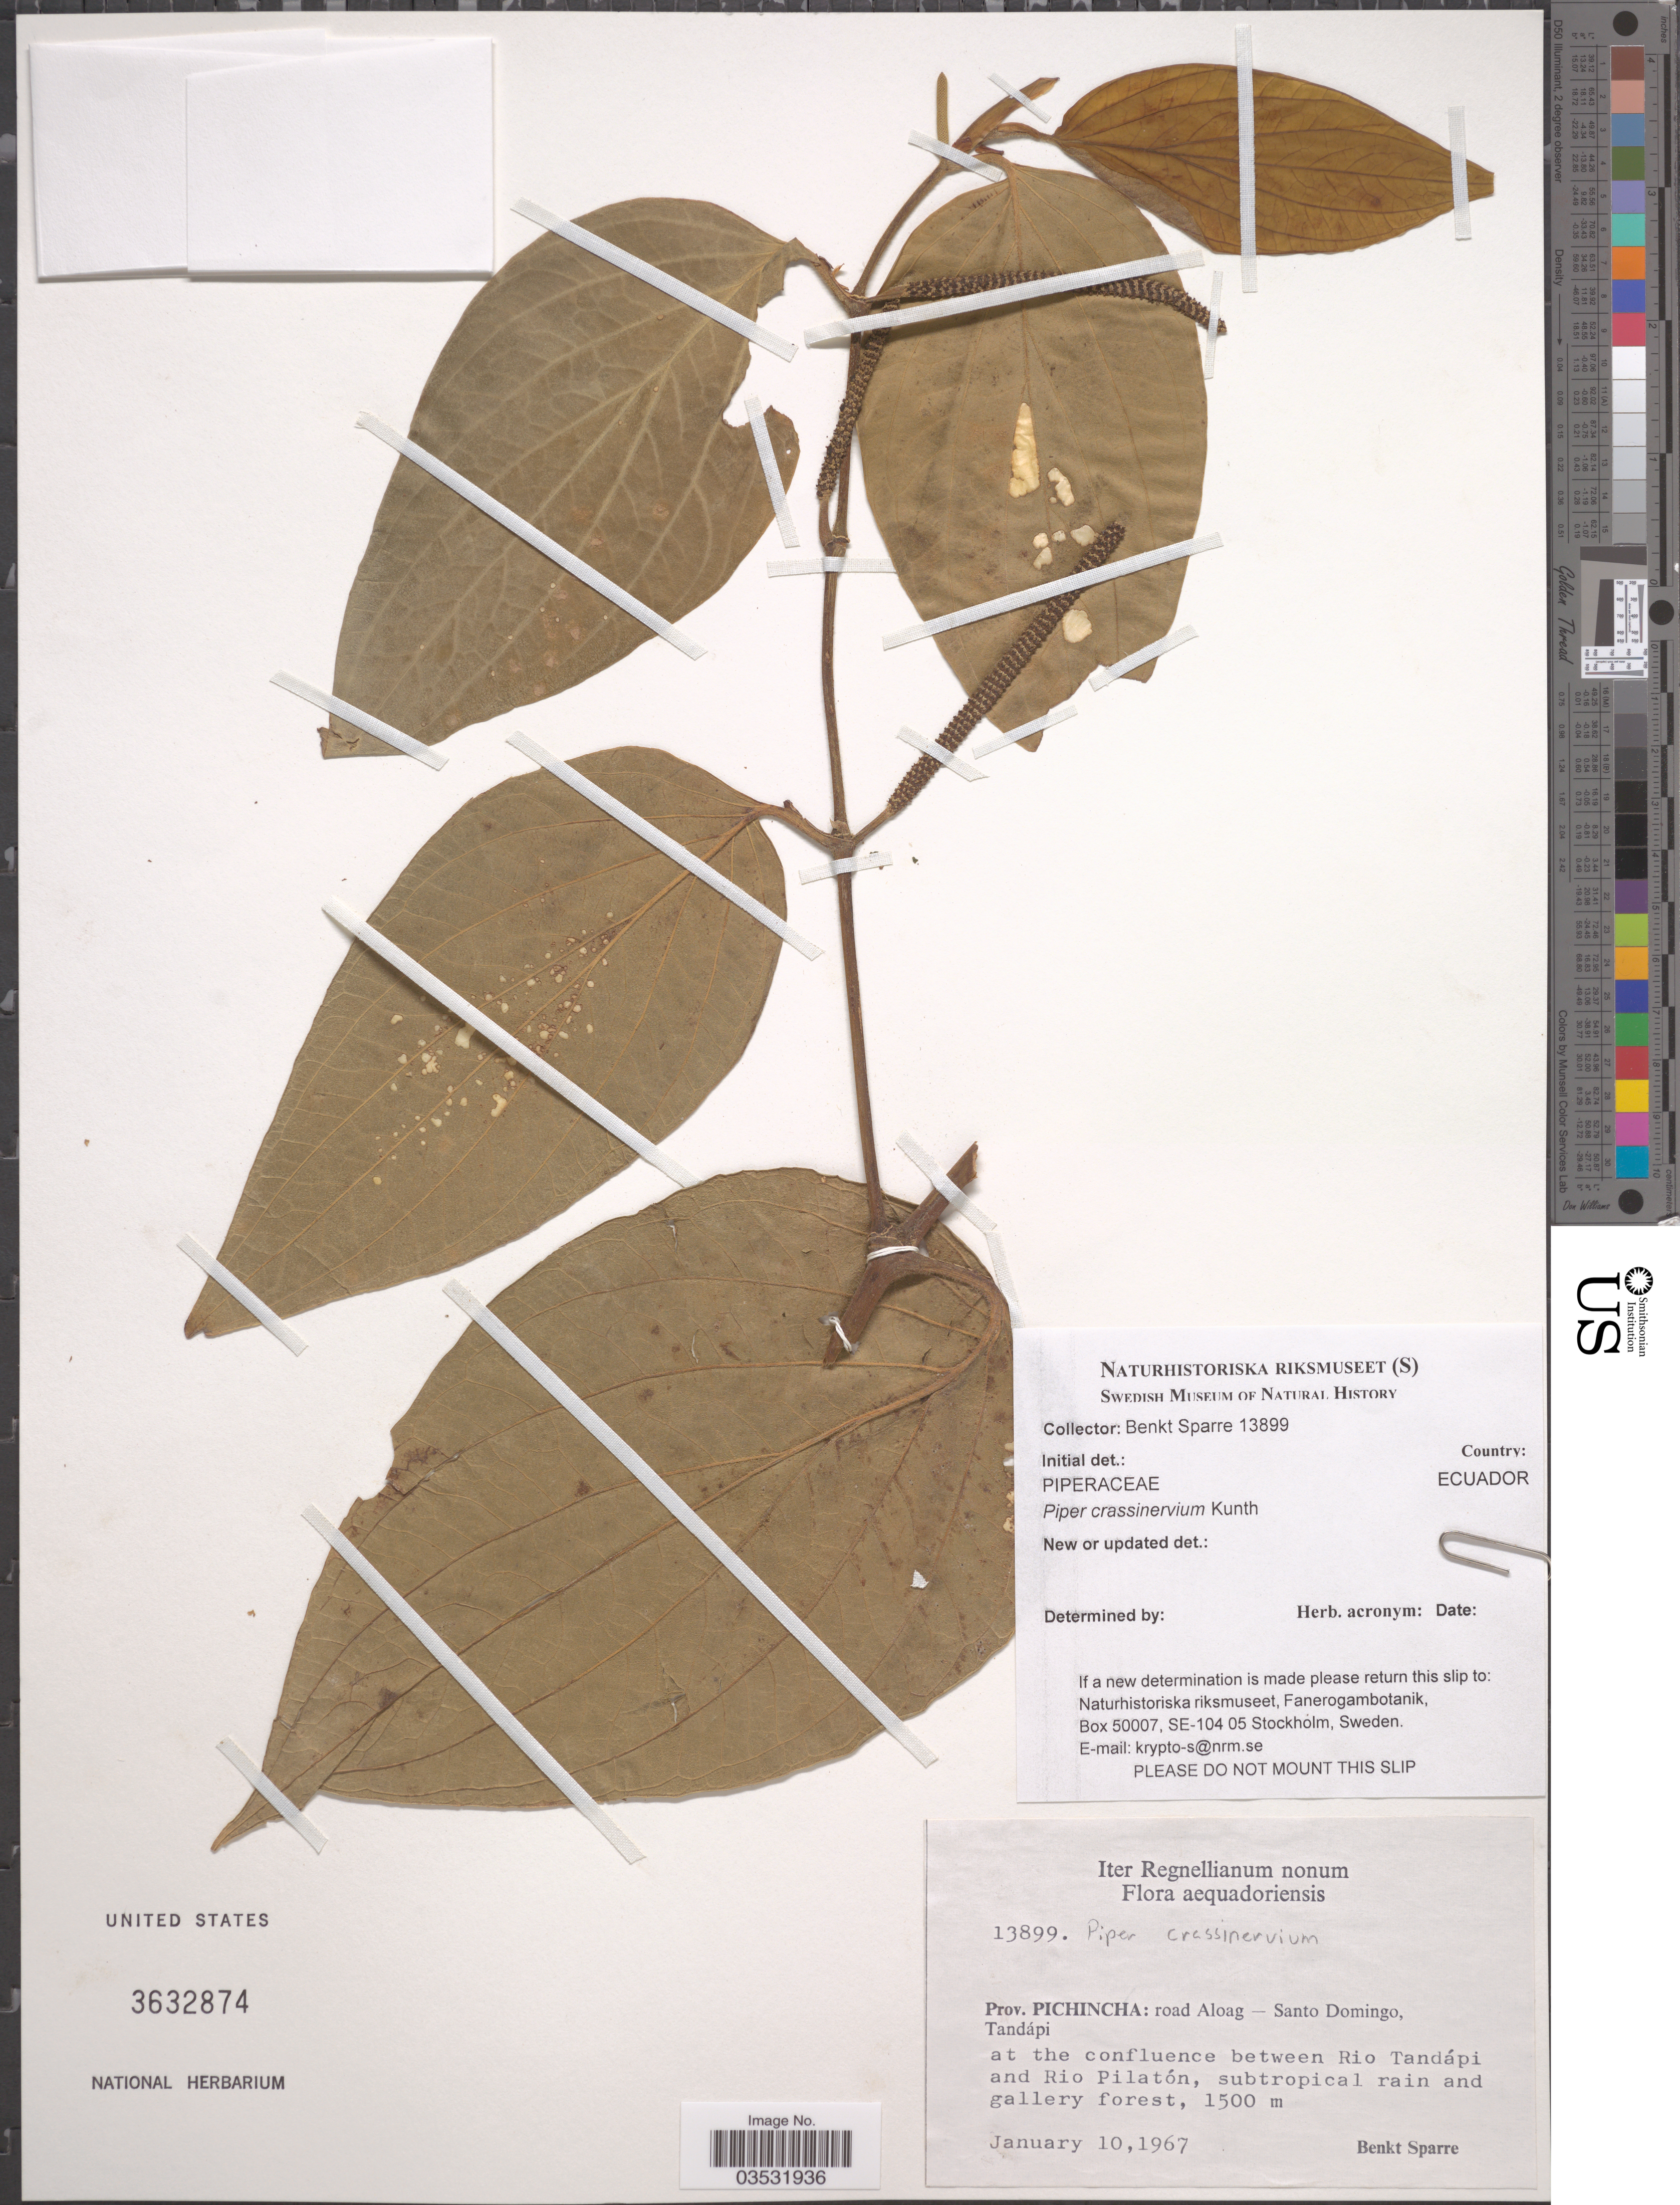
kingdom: Plantae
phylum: Tracheophyta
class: Magnoliopsida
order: Piperales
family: Piperaceae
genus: Piper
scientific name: Piper crassinervium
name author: Kunth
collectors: B. Sparre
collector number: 13899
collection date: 1967-01-10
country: Ecuador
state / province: Pichincha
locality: Road Aloag- Santo Domingo, Tandápi. At the confluence between Rio Tandápi and Rio Pilatón, subtropical rain and gallery forest.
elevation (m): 1500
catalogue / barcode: US 3632874